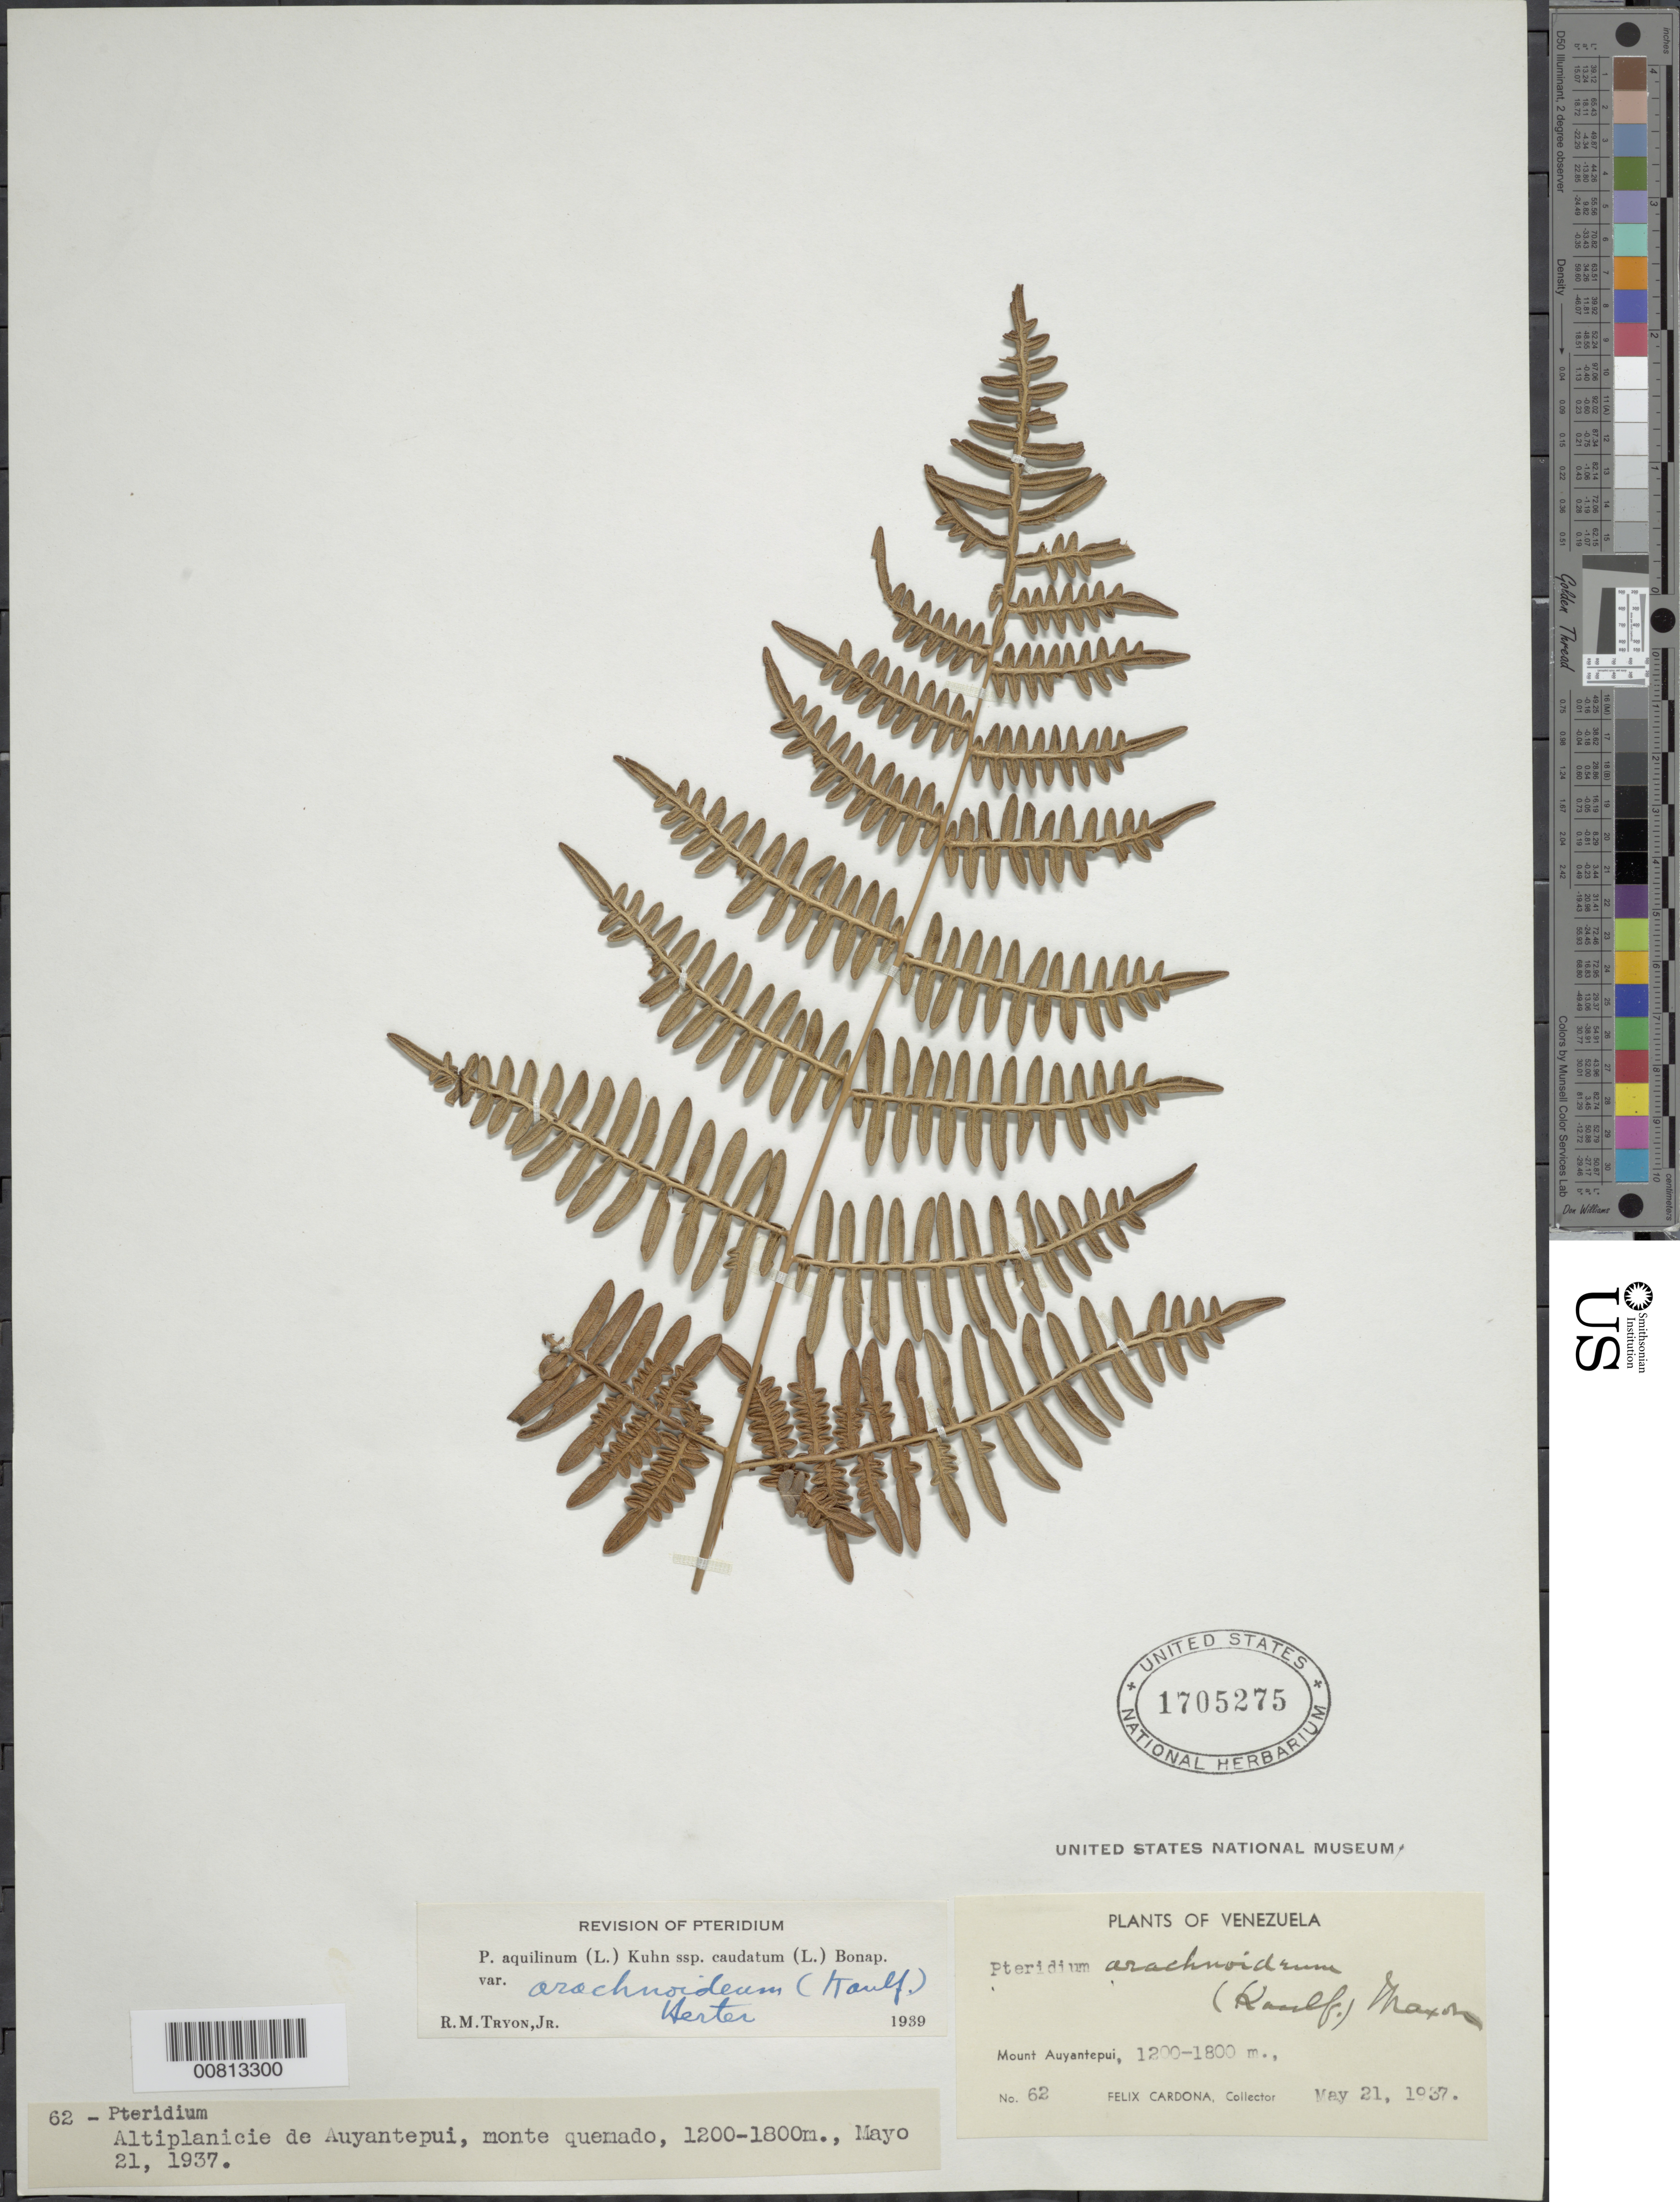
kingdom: Plantae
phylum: Tracheophyta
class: Polypodiopsida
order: Polypodiales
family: Dennstaedtiaceae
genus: Pteridium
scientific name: Pteridium aquilinum var. arachnoideum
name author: (Kaulf.) Herter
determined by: Tryon, Rolla M., Jr.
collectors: F. Cardona Puig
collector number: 62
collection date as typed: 21-May-37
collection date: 1937-05-21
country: Venezuela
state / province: Bolívar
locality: Cerro Auyantepuí, Alto Caroní, Guayana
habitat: Monte quemado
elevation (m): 1200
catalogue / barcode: US 1705275